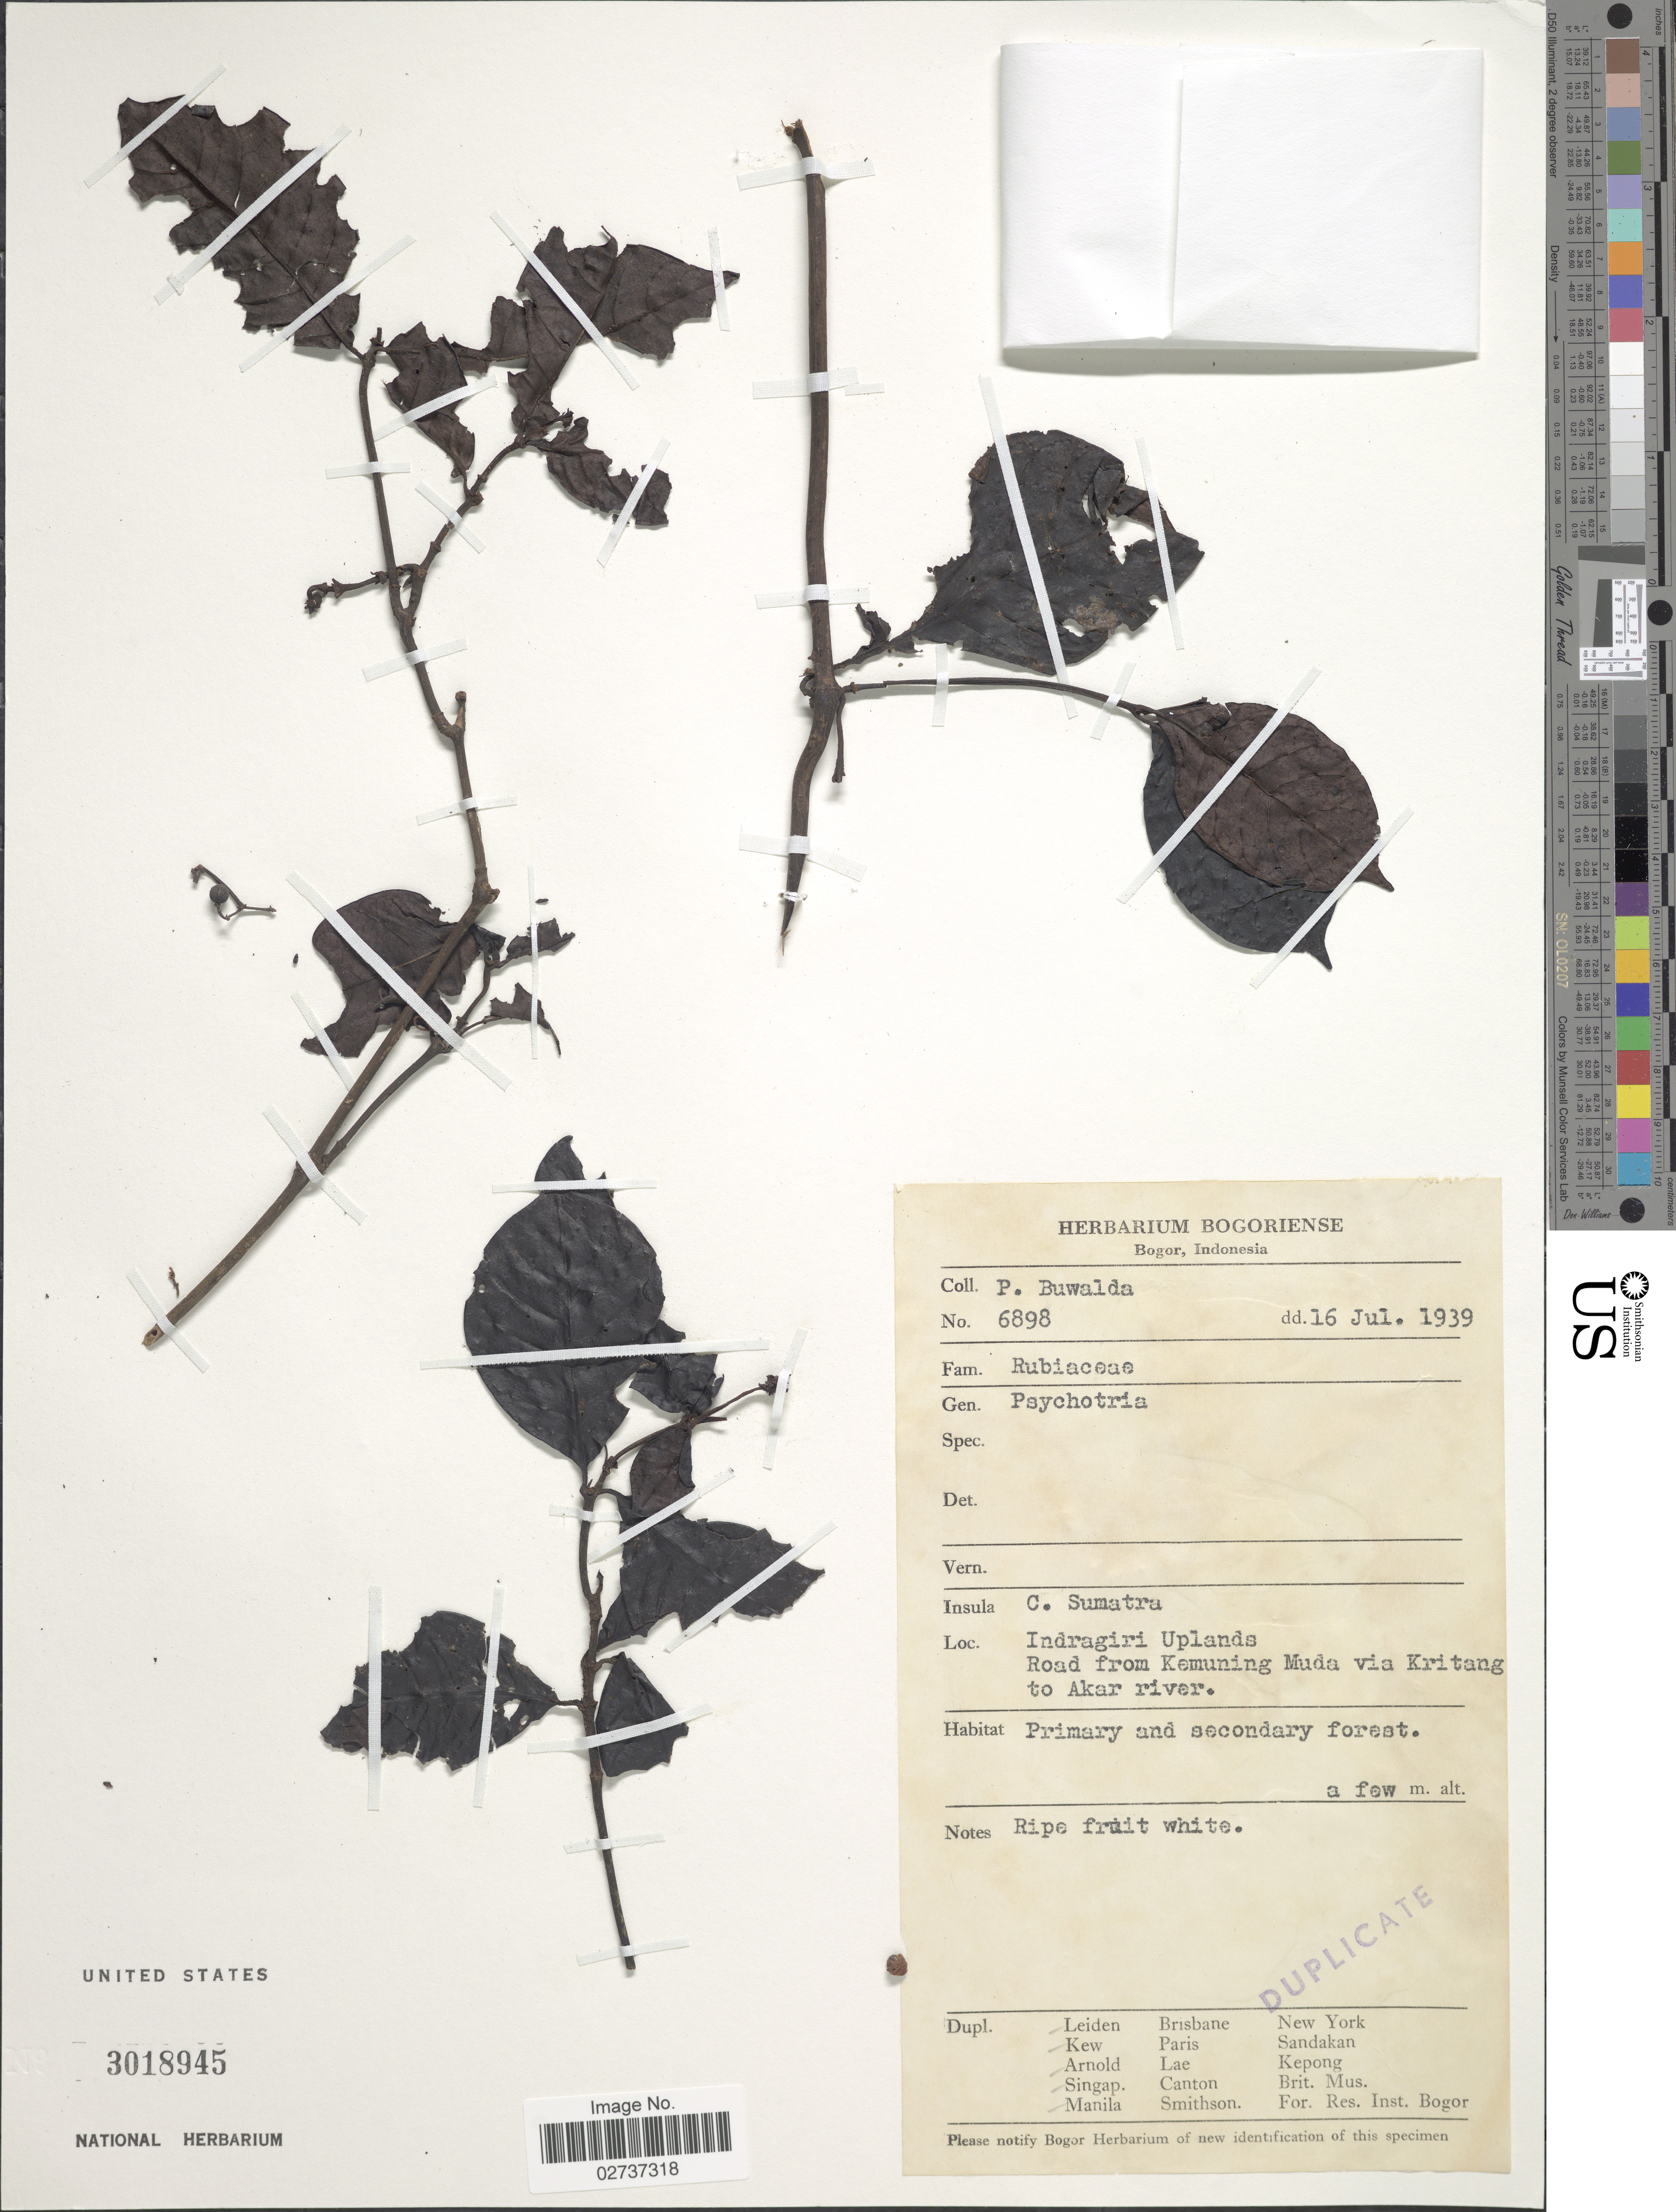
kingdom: Plantae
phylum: Tracheophyta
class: Magnoliopsida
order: Gentianales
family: Rubiaceae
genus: Psychotria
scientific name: Psychotria sp.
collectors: P. Buwalda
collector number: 6898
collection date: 1939-07-16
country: Indonesia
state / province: Sumatra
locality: Insula C. Sumatra, Indragiri Uplands. Road from Kemuning Muda via Kritang to Akar river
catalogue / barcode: US 3018945